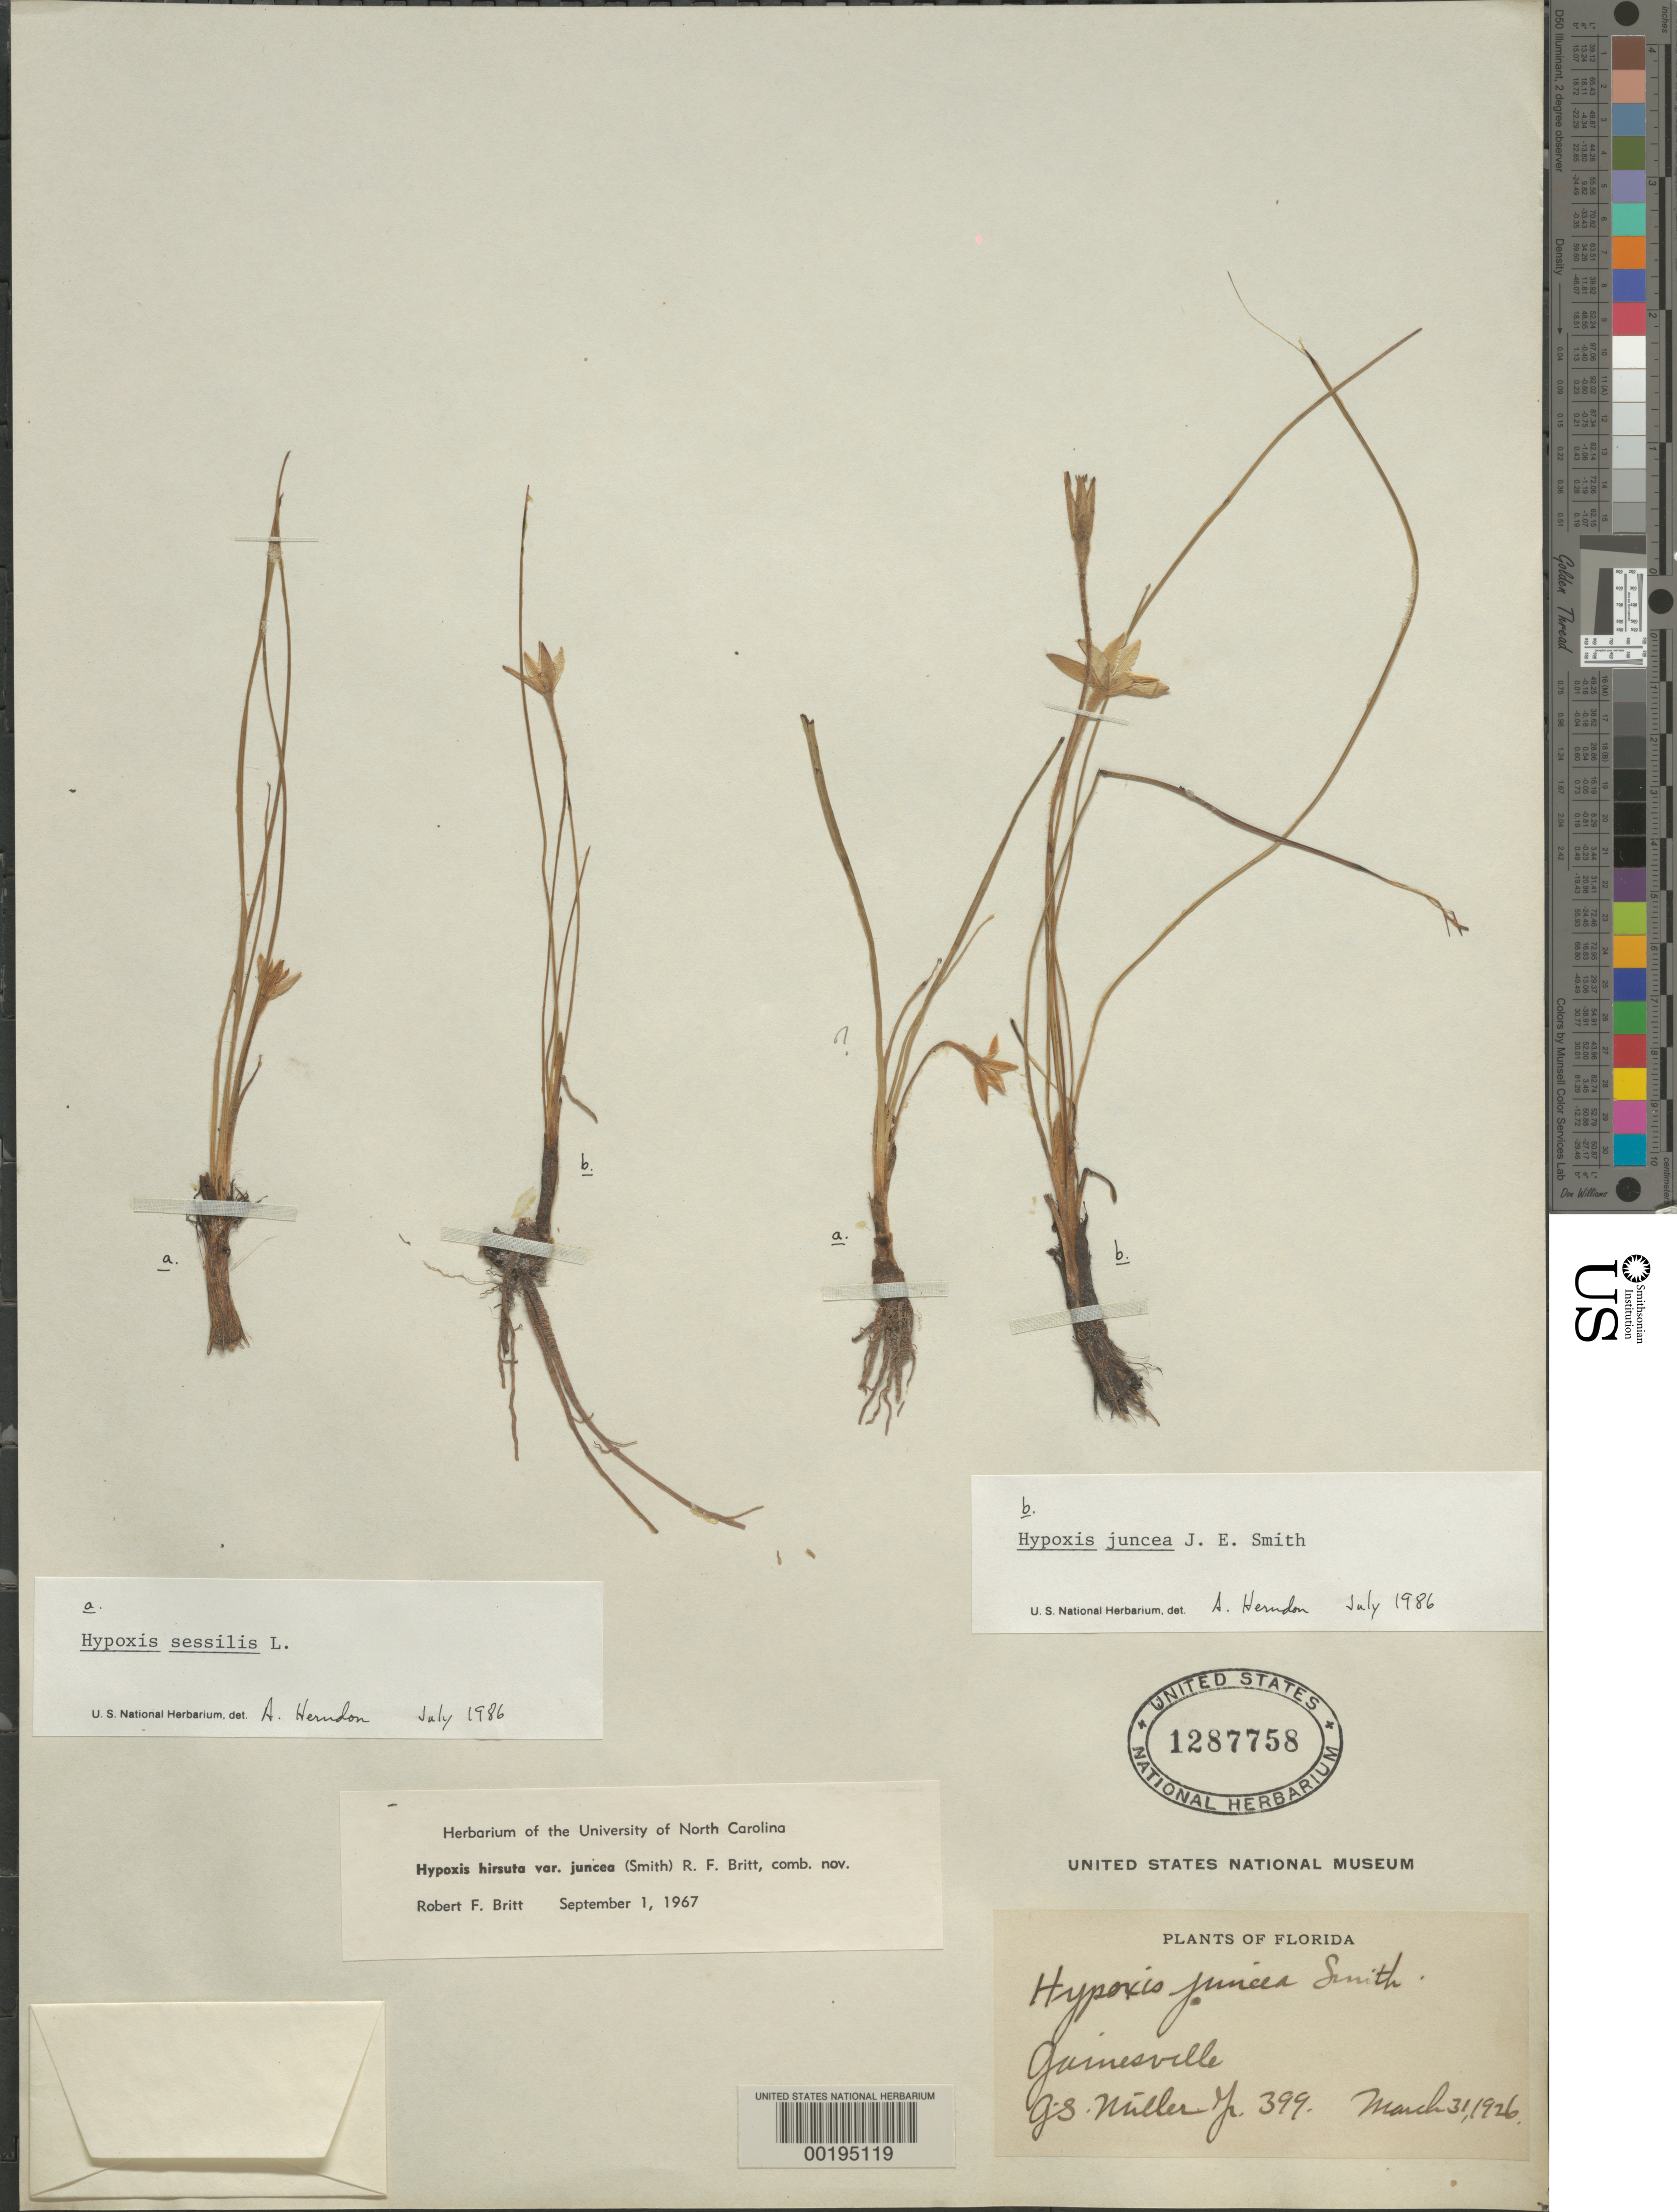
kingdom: Plantae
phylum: Tracheophyta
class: Liliopsida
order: Asparagales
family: Hypoxidaceae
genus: Hypoxis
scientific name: Hypoxis sessilis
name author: L.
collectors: G. S. Miller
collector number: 399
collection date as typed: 31 Mar 1926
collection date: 1926-03-31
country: United States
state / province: Florida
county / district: Alachua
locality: Gainesville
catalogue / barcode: US 1287758